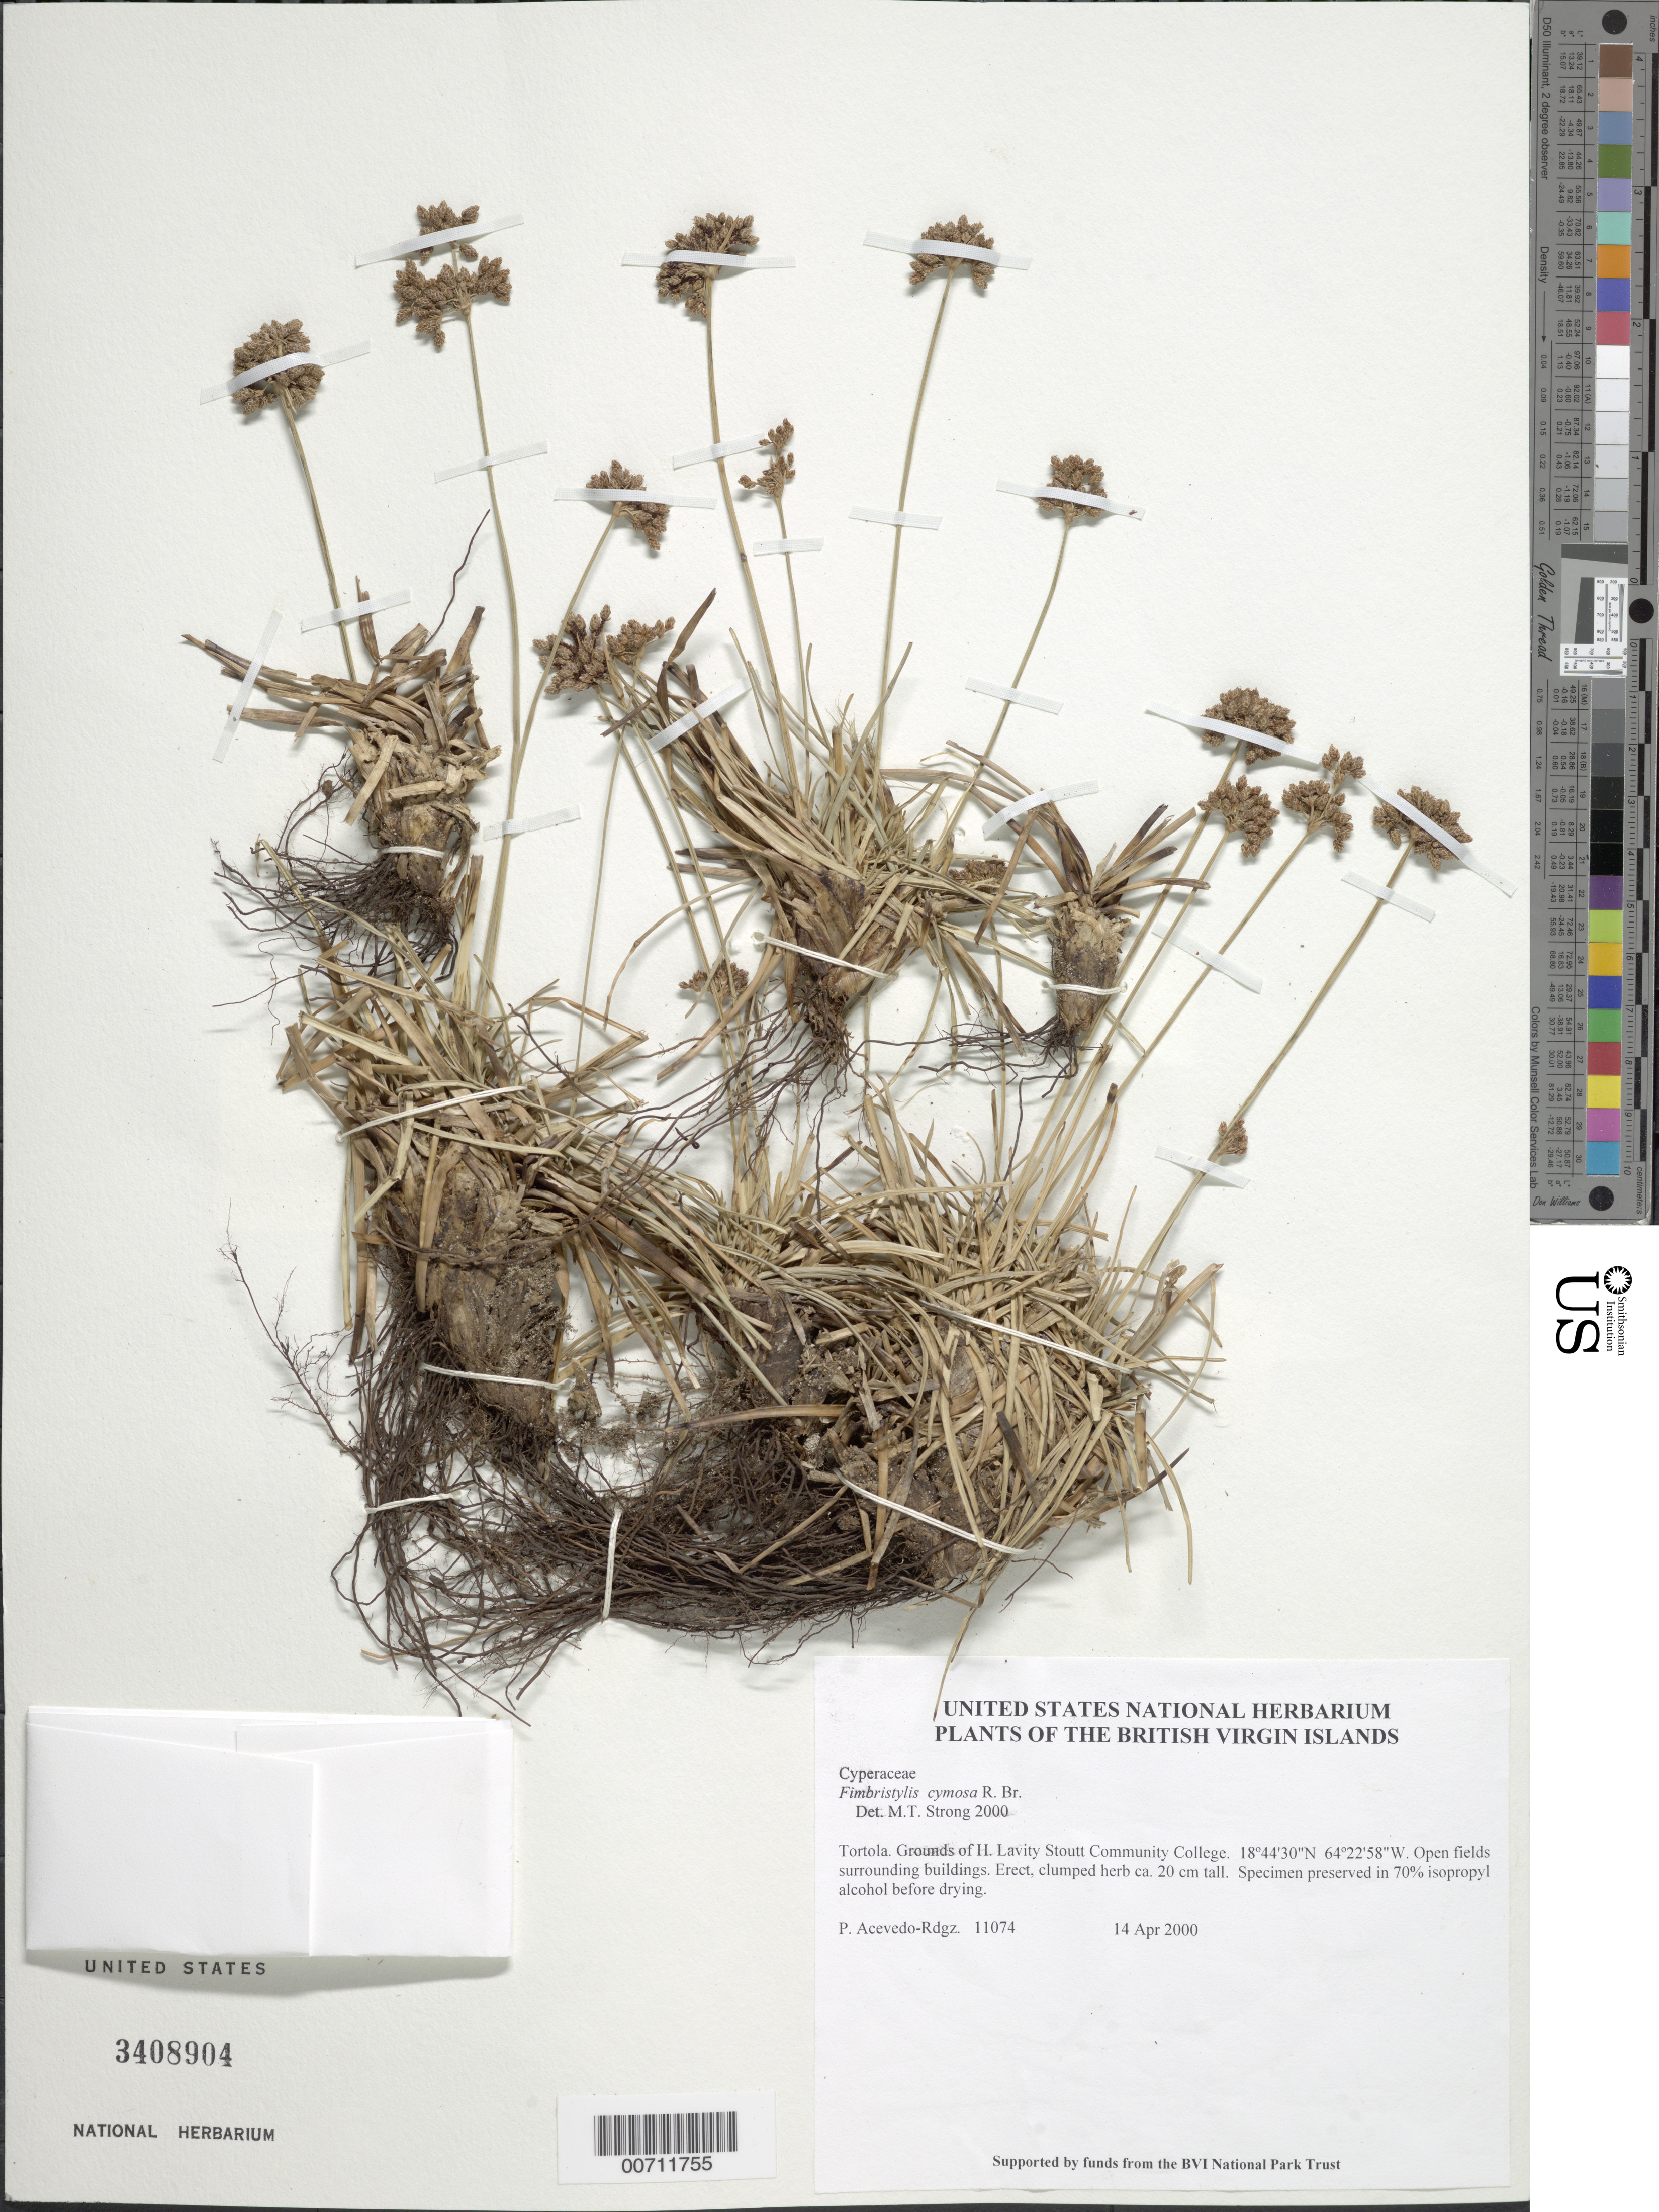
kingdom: Plantae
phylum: Tracheophyta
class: Liliopsida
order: Poales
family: Cyperaceae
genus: Fimbristylis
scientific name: Fimbristylis cymosa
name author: R. Br.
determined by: Strong, M. T., (US), Smithsonian Institution - National Museum of Natural History (UNITED STATES)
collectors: P. Acevedo-Rodr.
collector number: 11074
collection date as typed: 14 Apr 2000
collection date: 2000-04-14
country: British Virgin Islands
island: Tortola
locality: Grounds of H. Lavity Stoutt Community College.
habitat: Open fields surrounding buildings.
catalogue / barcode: US 3408904